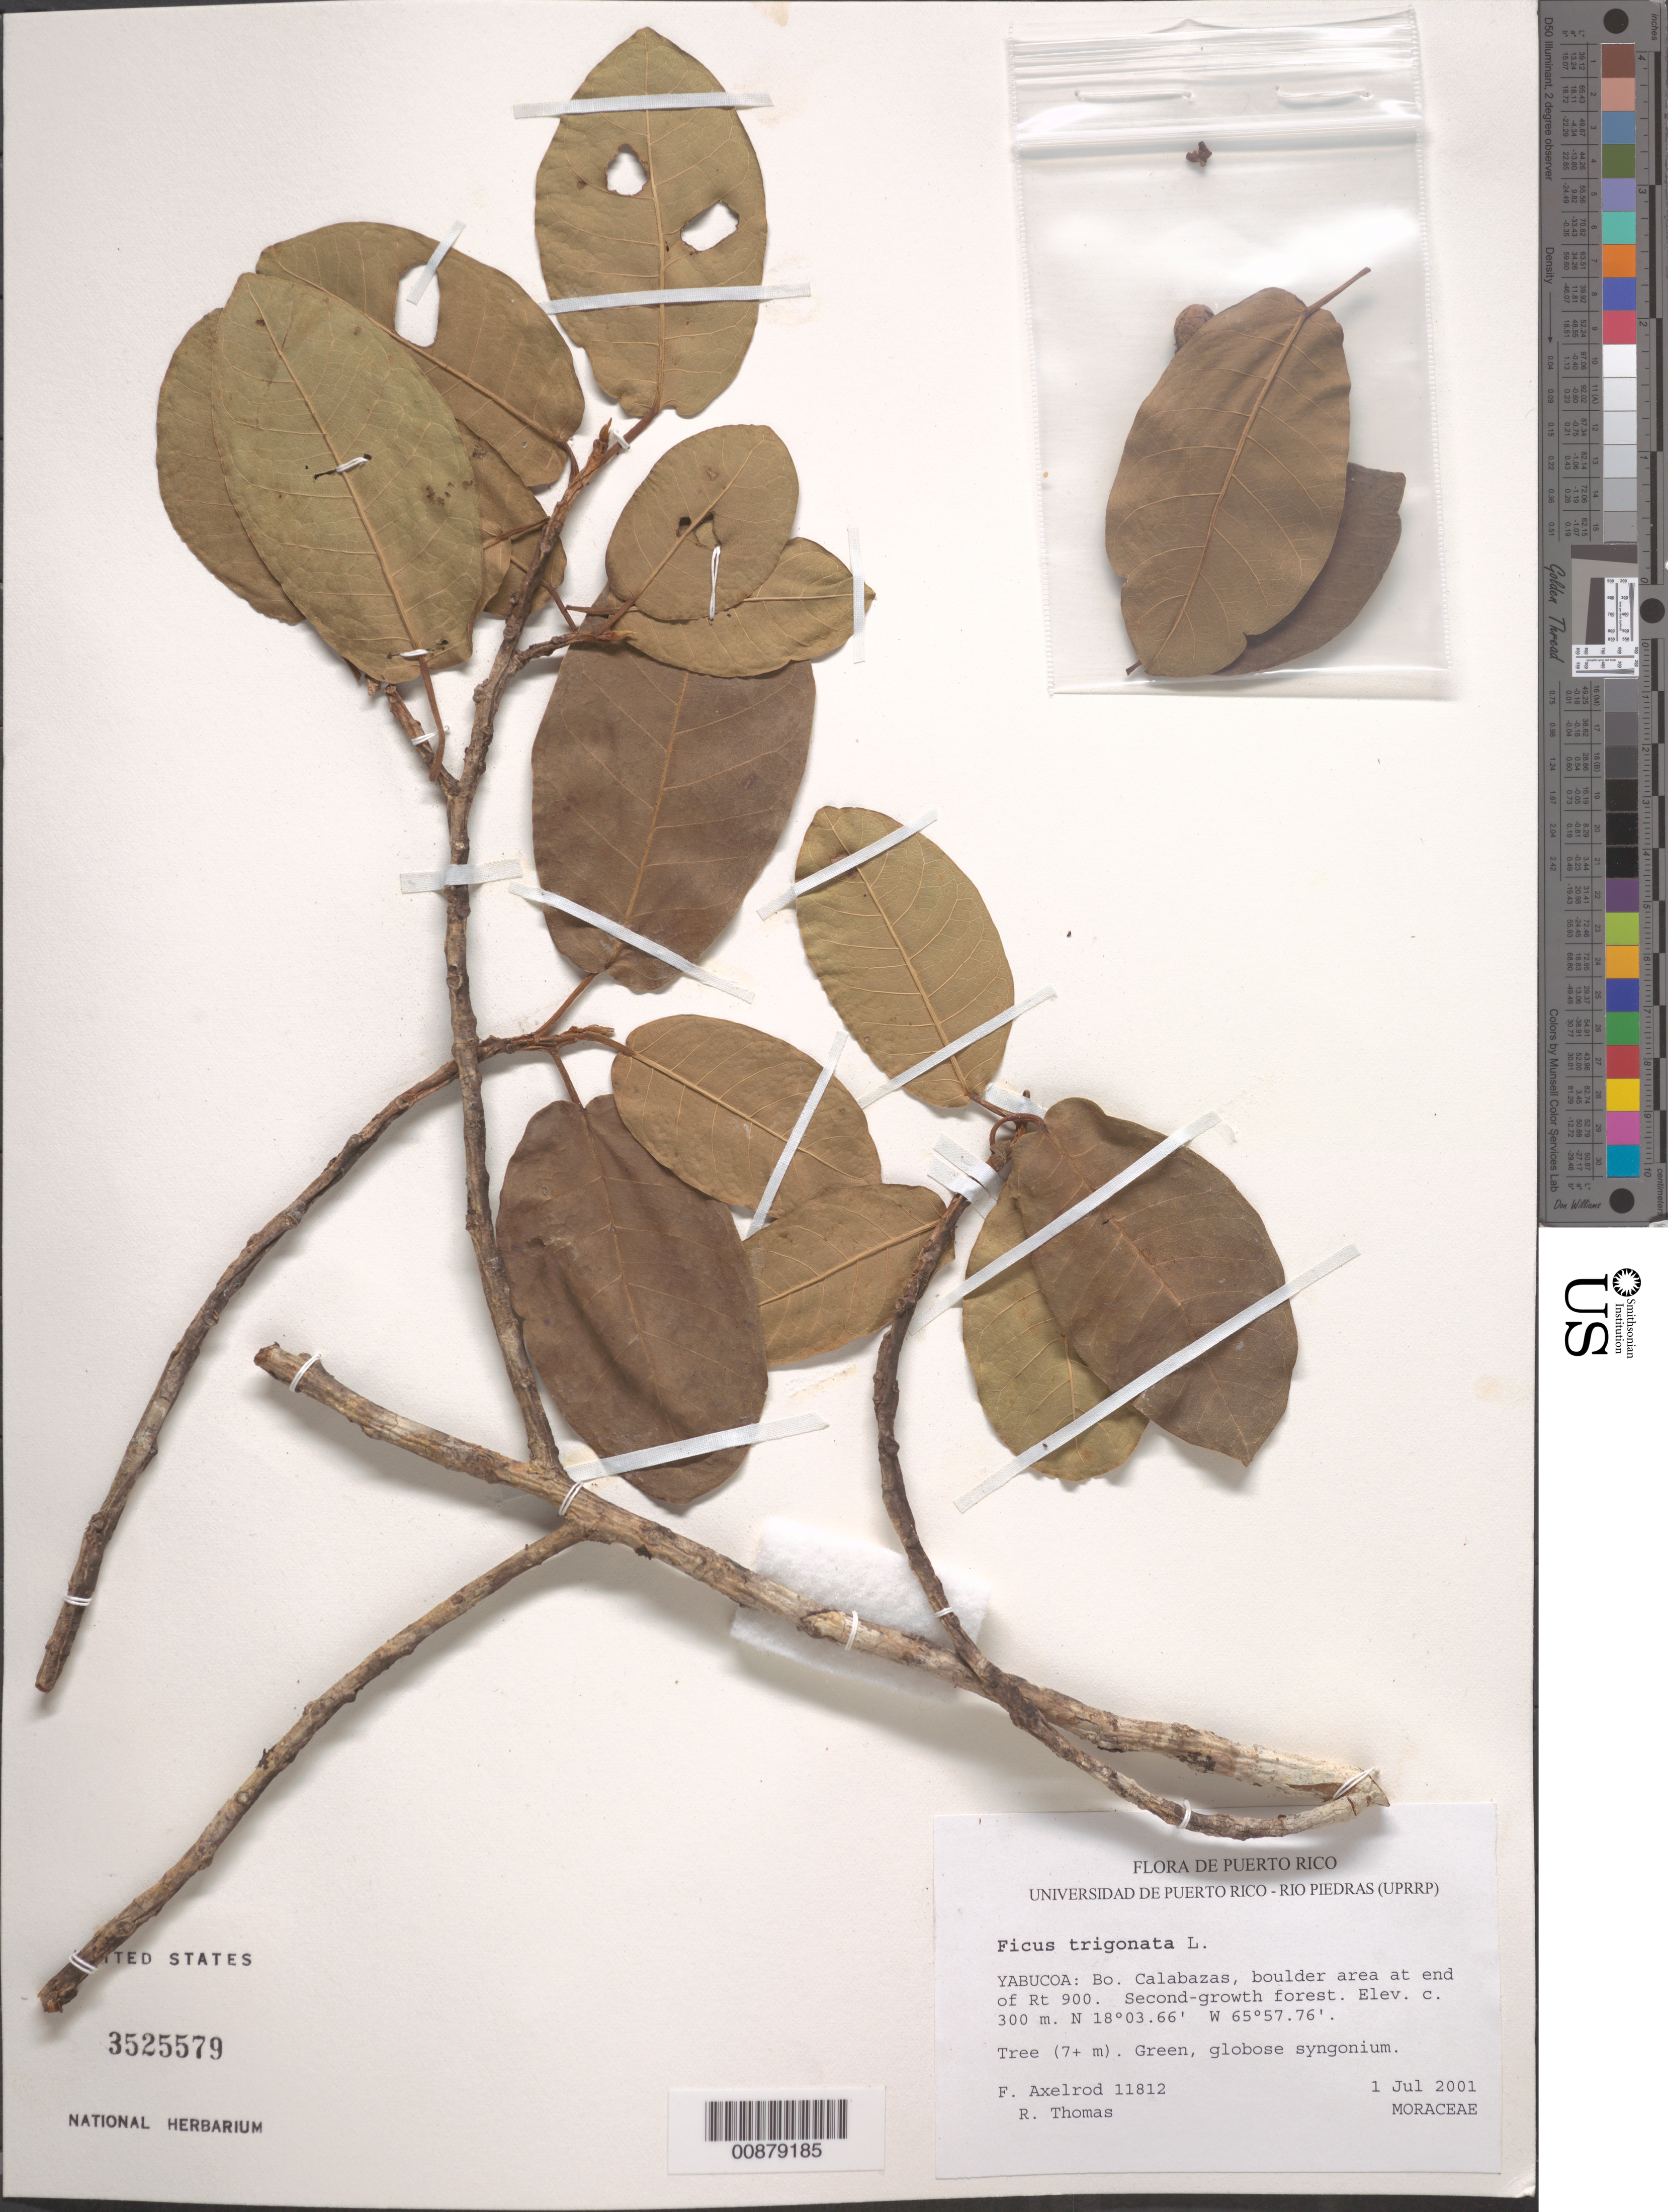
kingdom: Plantae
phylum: Tracheophyta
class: Magnoliopsida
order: Rosales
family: Moraceae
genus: Ficus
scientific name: Ficus trigonata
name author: L.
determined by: Axelrod, F. S.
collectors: F. S. Axelrod & R. Thomas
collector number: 11812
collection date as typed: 01 Jul 2001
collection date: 2001-07-01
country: Puerto Rico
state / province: Yabucoa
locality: Bo. Calabazas, boulder area at end of Rt. 900.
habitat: Second-growth forest.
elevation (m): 300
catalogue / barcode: US 3525579